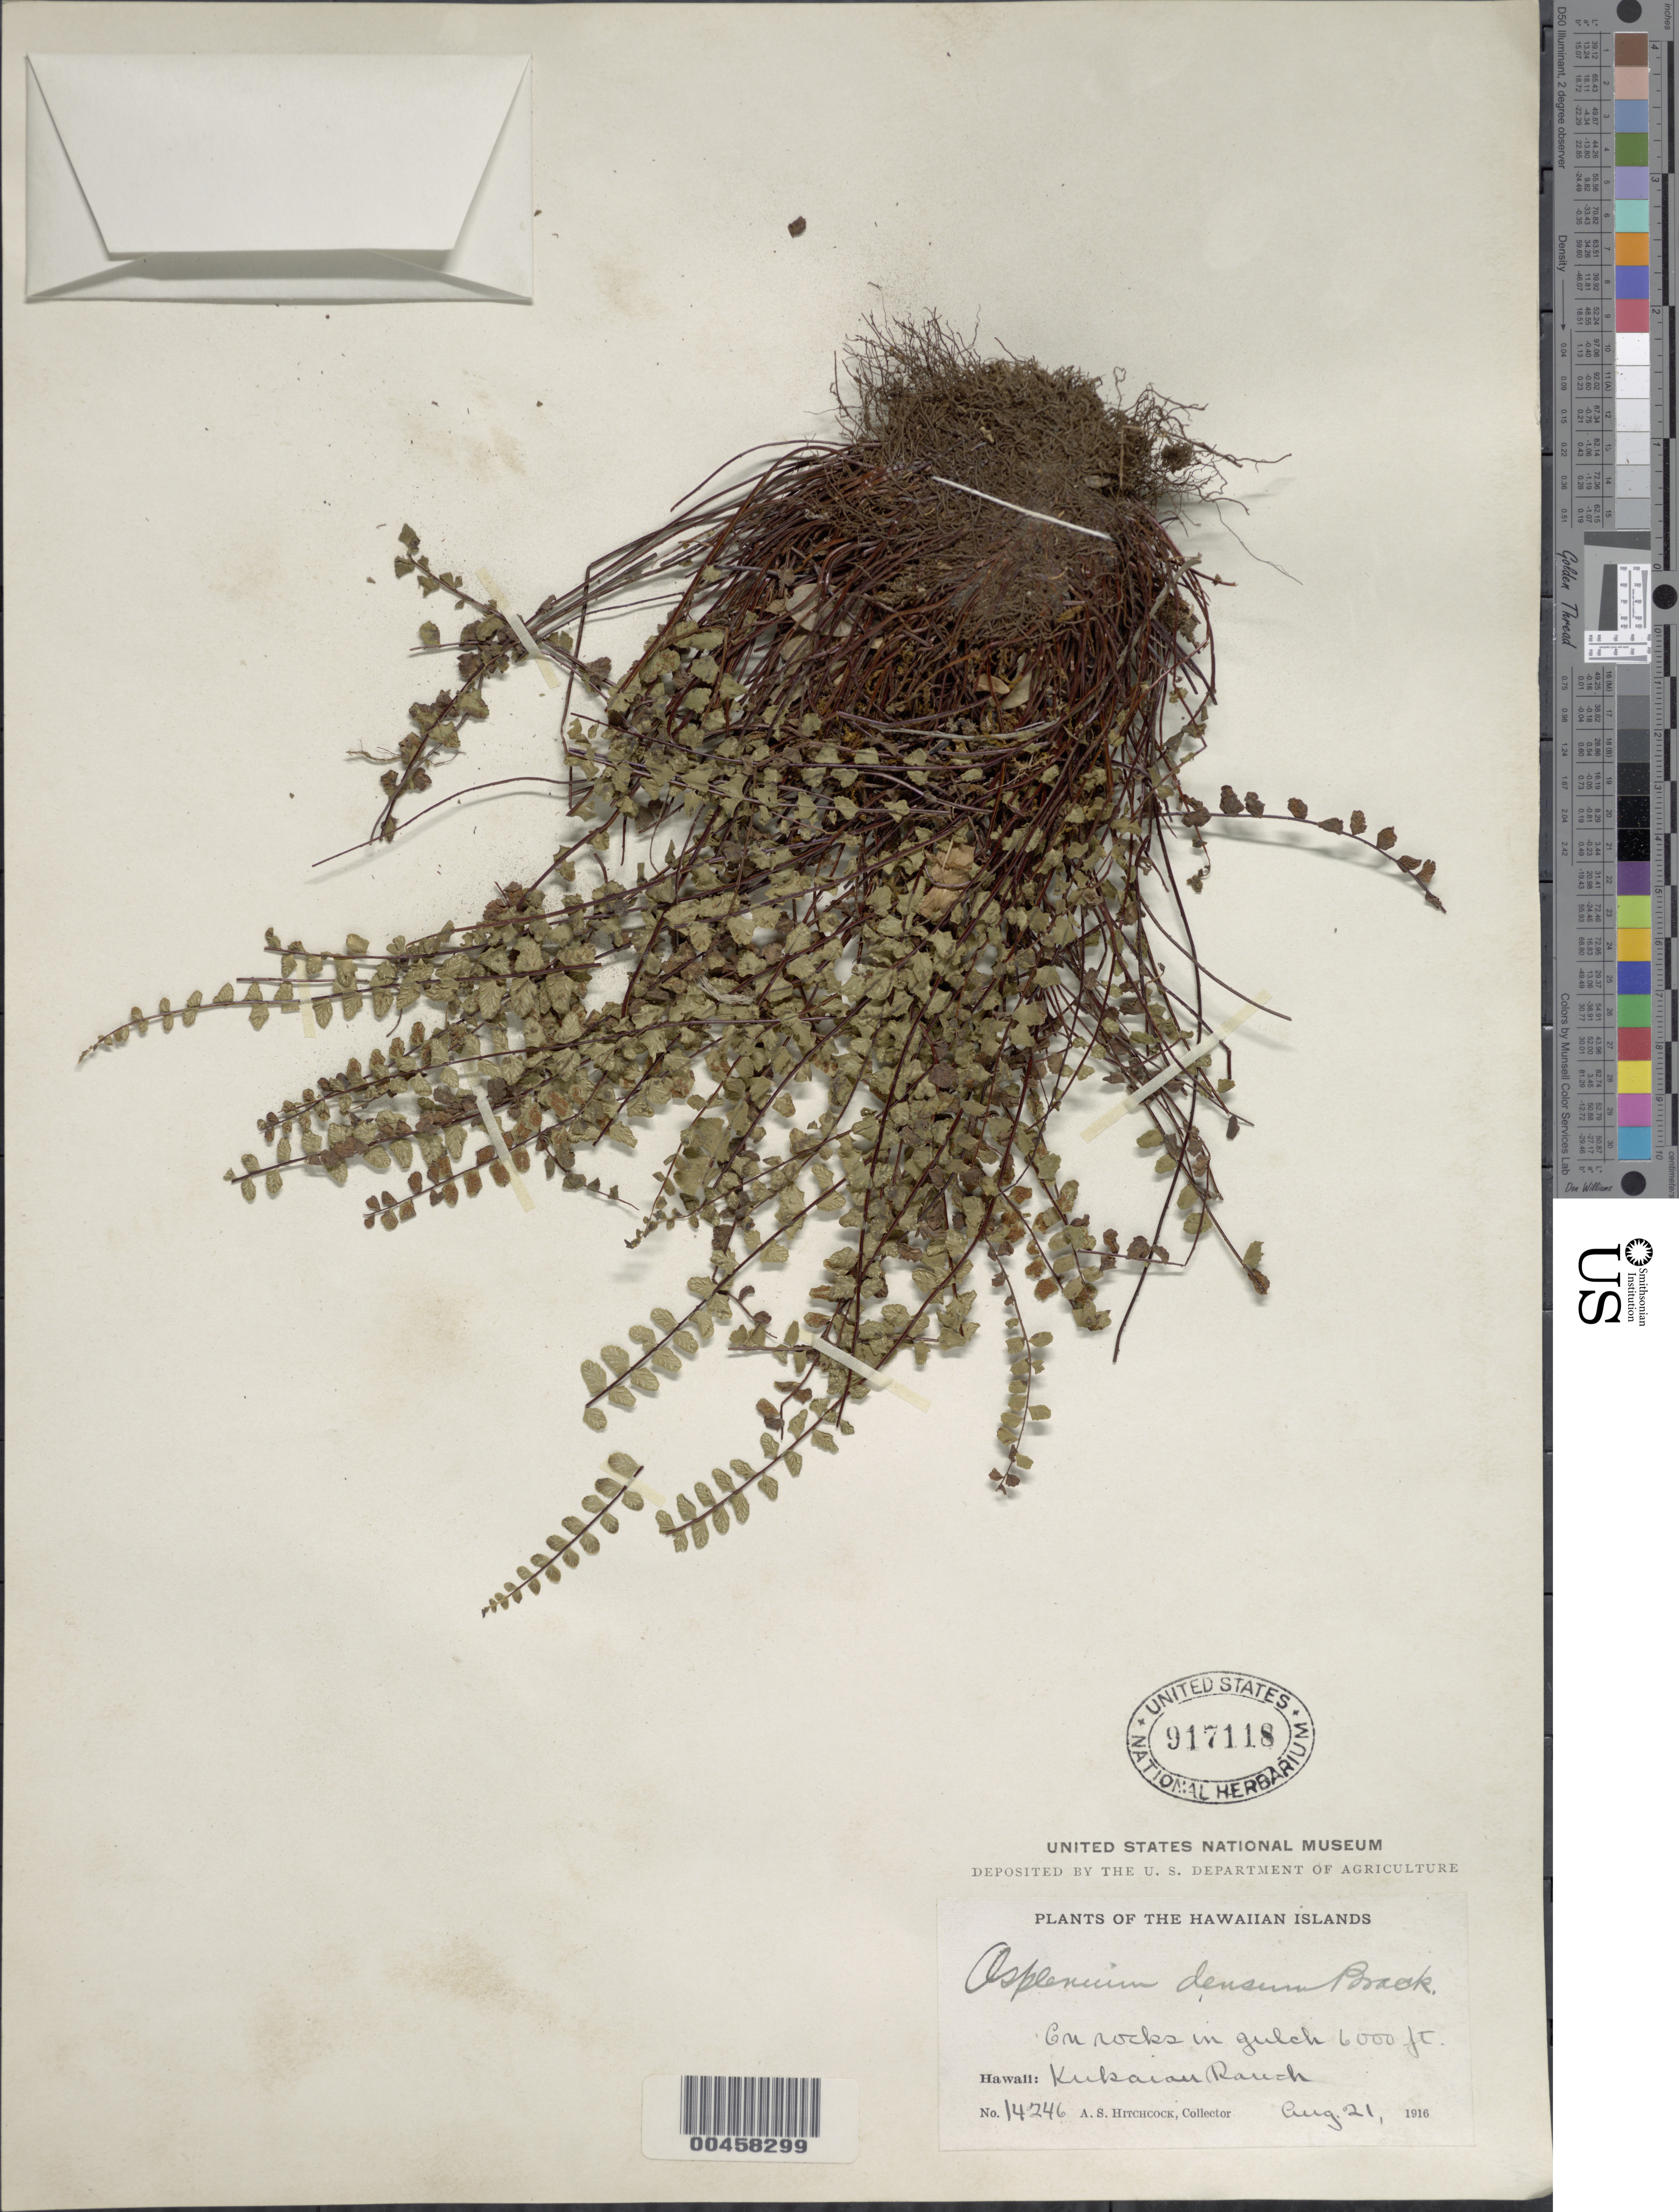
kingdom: Plantae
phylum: Tracheophyta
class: Polypodiopsida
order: Polypodiales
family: Aspleniaceae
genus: Asplenium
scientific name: Asplenium trichomanes subsp. densum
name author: (Brack.) W.H. Wagner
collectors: A. S. Hitchcock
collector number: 14246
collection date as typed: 21 Aug 1916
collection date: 1916-08-21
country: United States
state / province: Hawaii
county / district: Hawaii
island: Hawaii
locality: Kukaiau Ranch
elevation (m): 1829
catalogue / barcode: US 917118